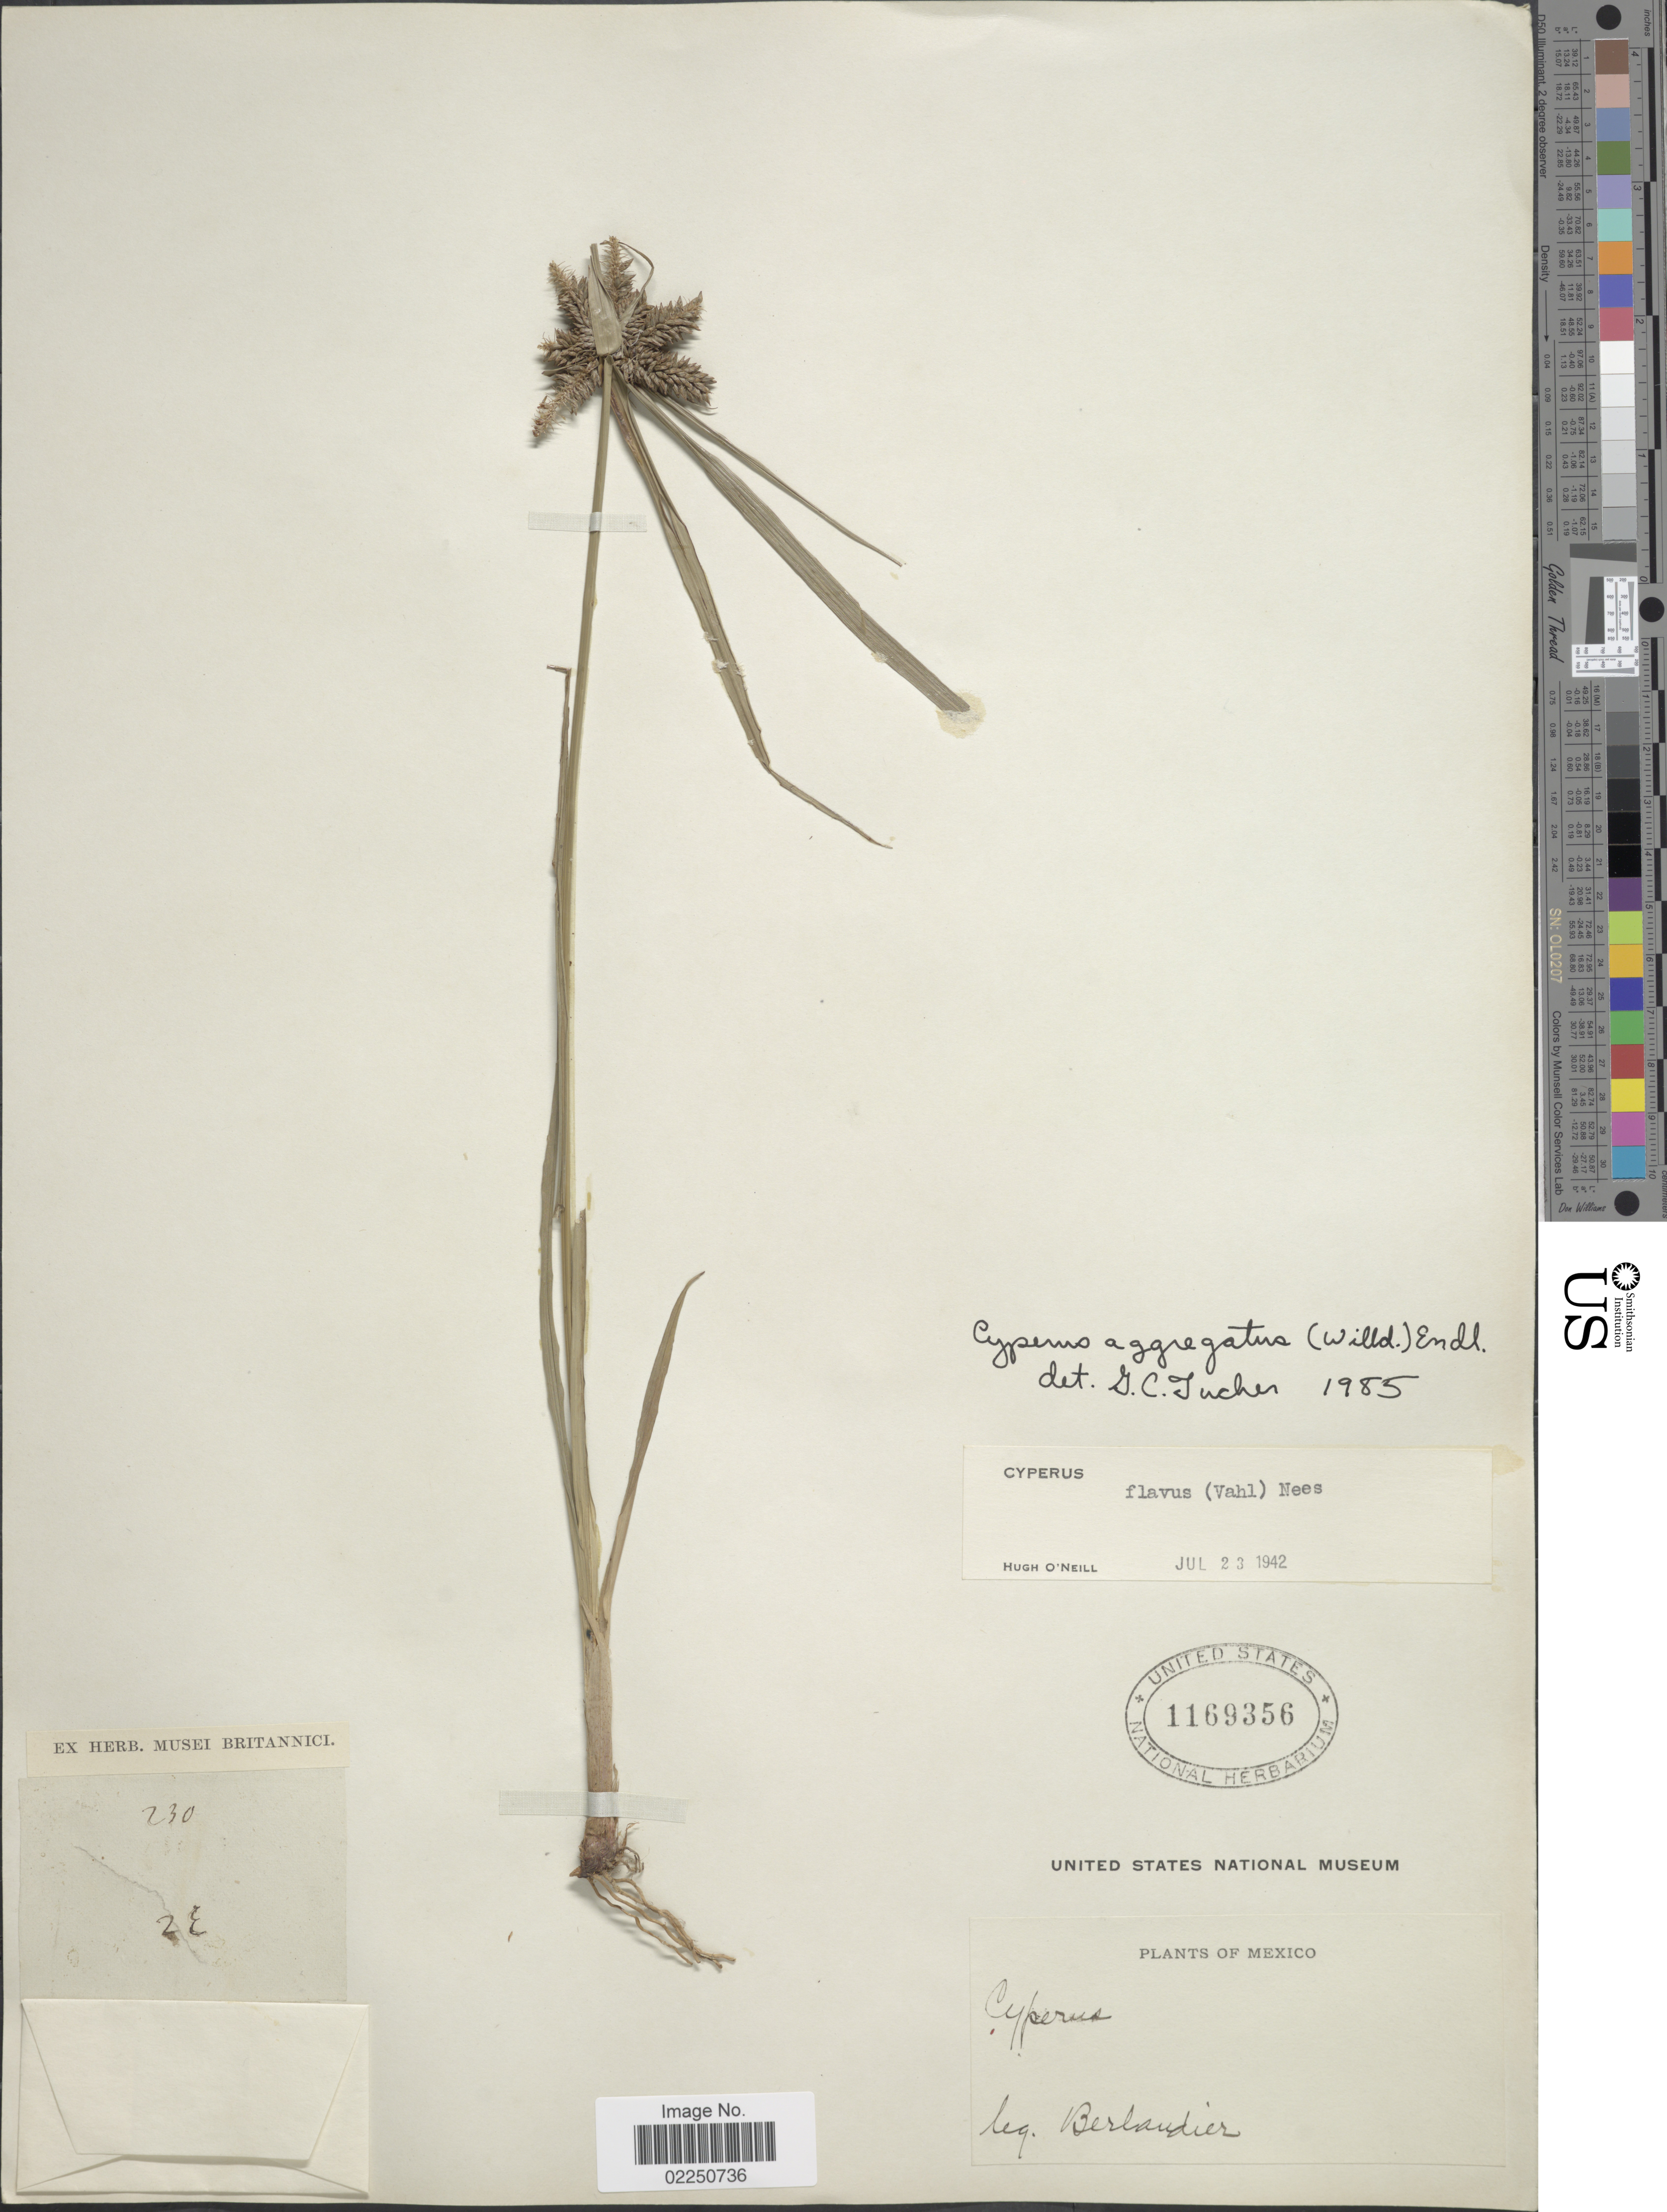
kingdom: Plantae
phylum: Tracheophyta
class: Liliopsida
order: Poales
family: Cyperaceae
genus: Cyperus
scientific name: Cyperus aggregatus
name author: (Willd.) Endl.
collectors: J. L. Berlandier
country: Mexico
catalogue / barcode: US 1169356